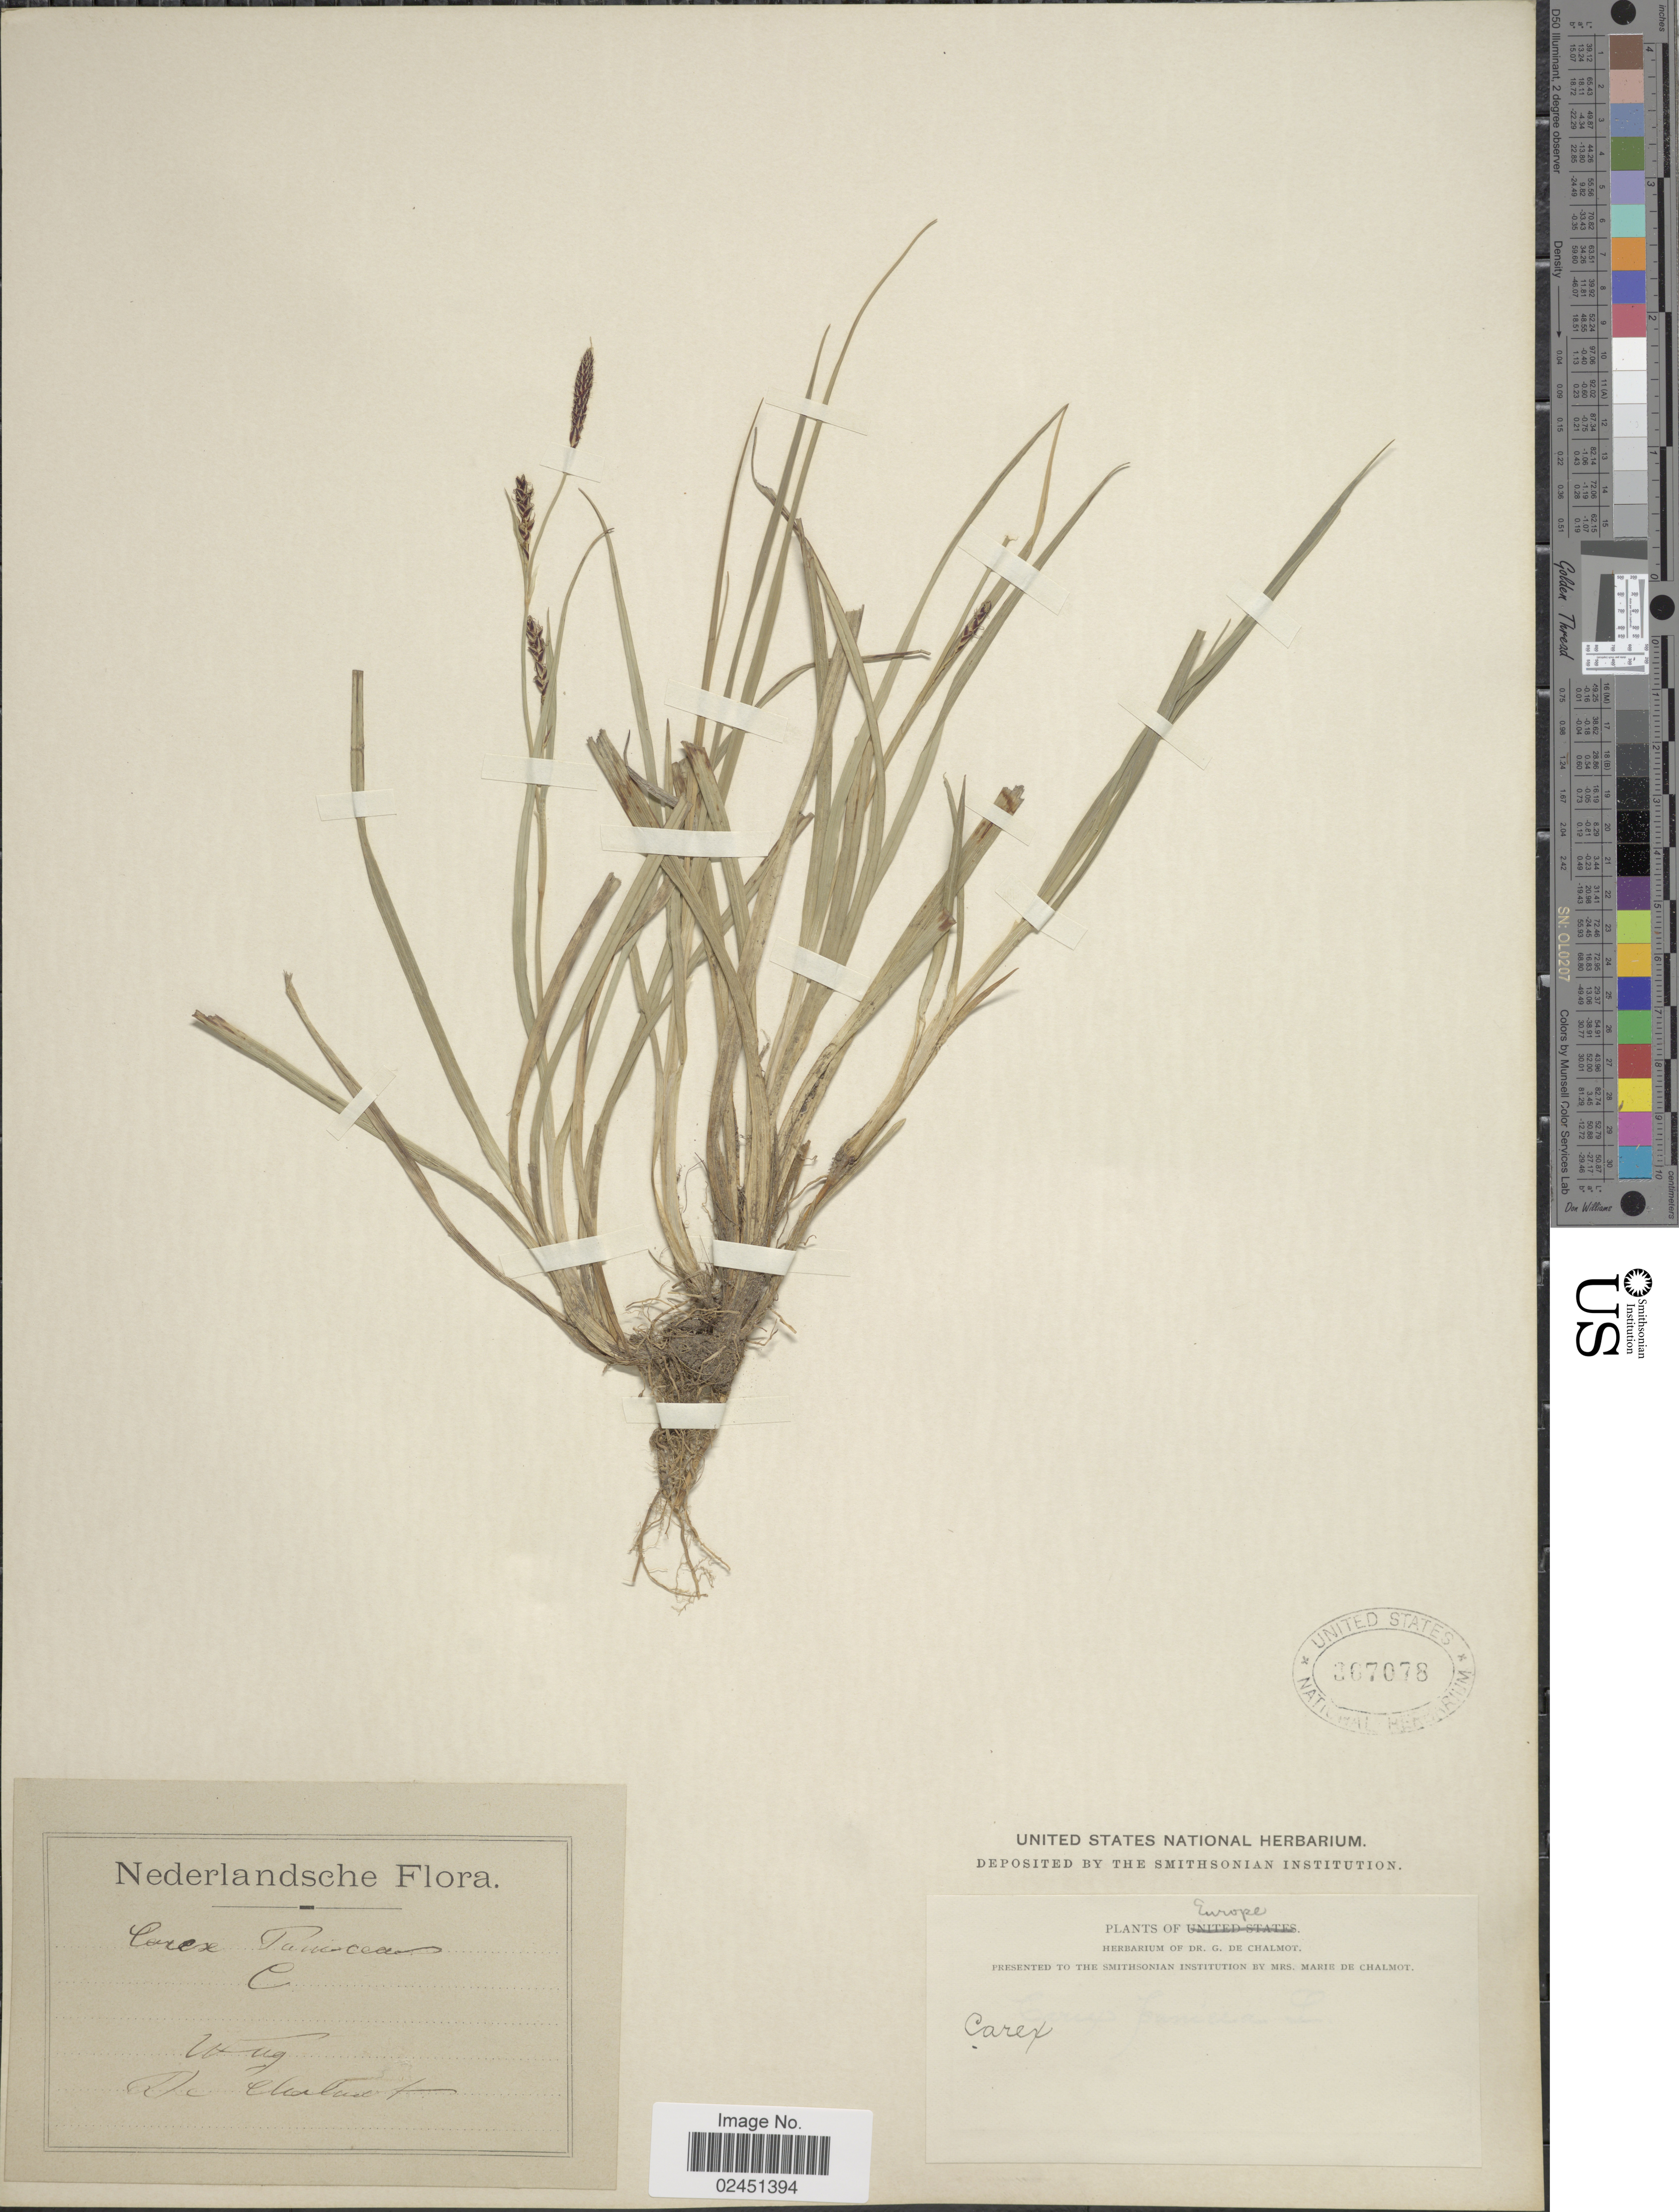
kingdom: Plantae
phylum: Tracheophyta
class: Liliopsida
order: Poales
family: Cyperaceae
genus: Carex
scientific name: Carex panicea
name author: L.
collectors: G. de Chalmot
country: Netherlands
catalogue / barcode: US 367078